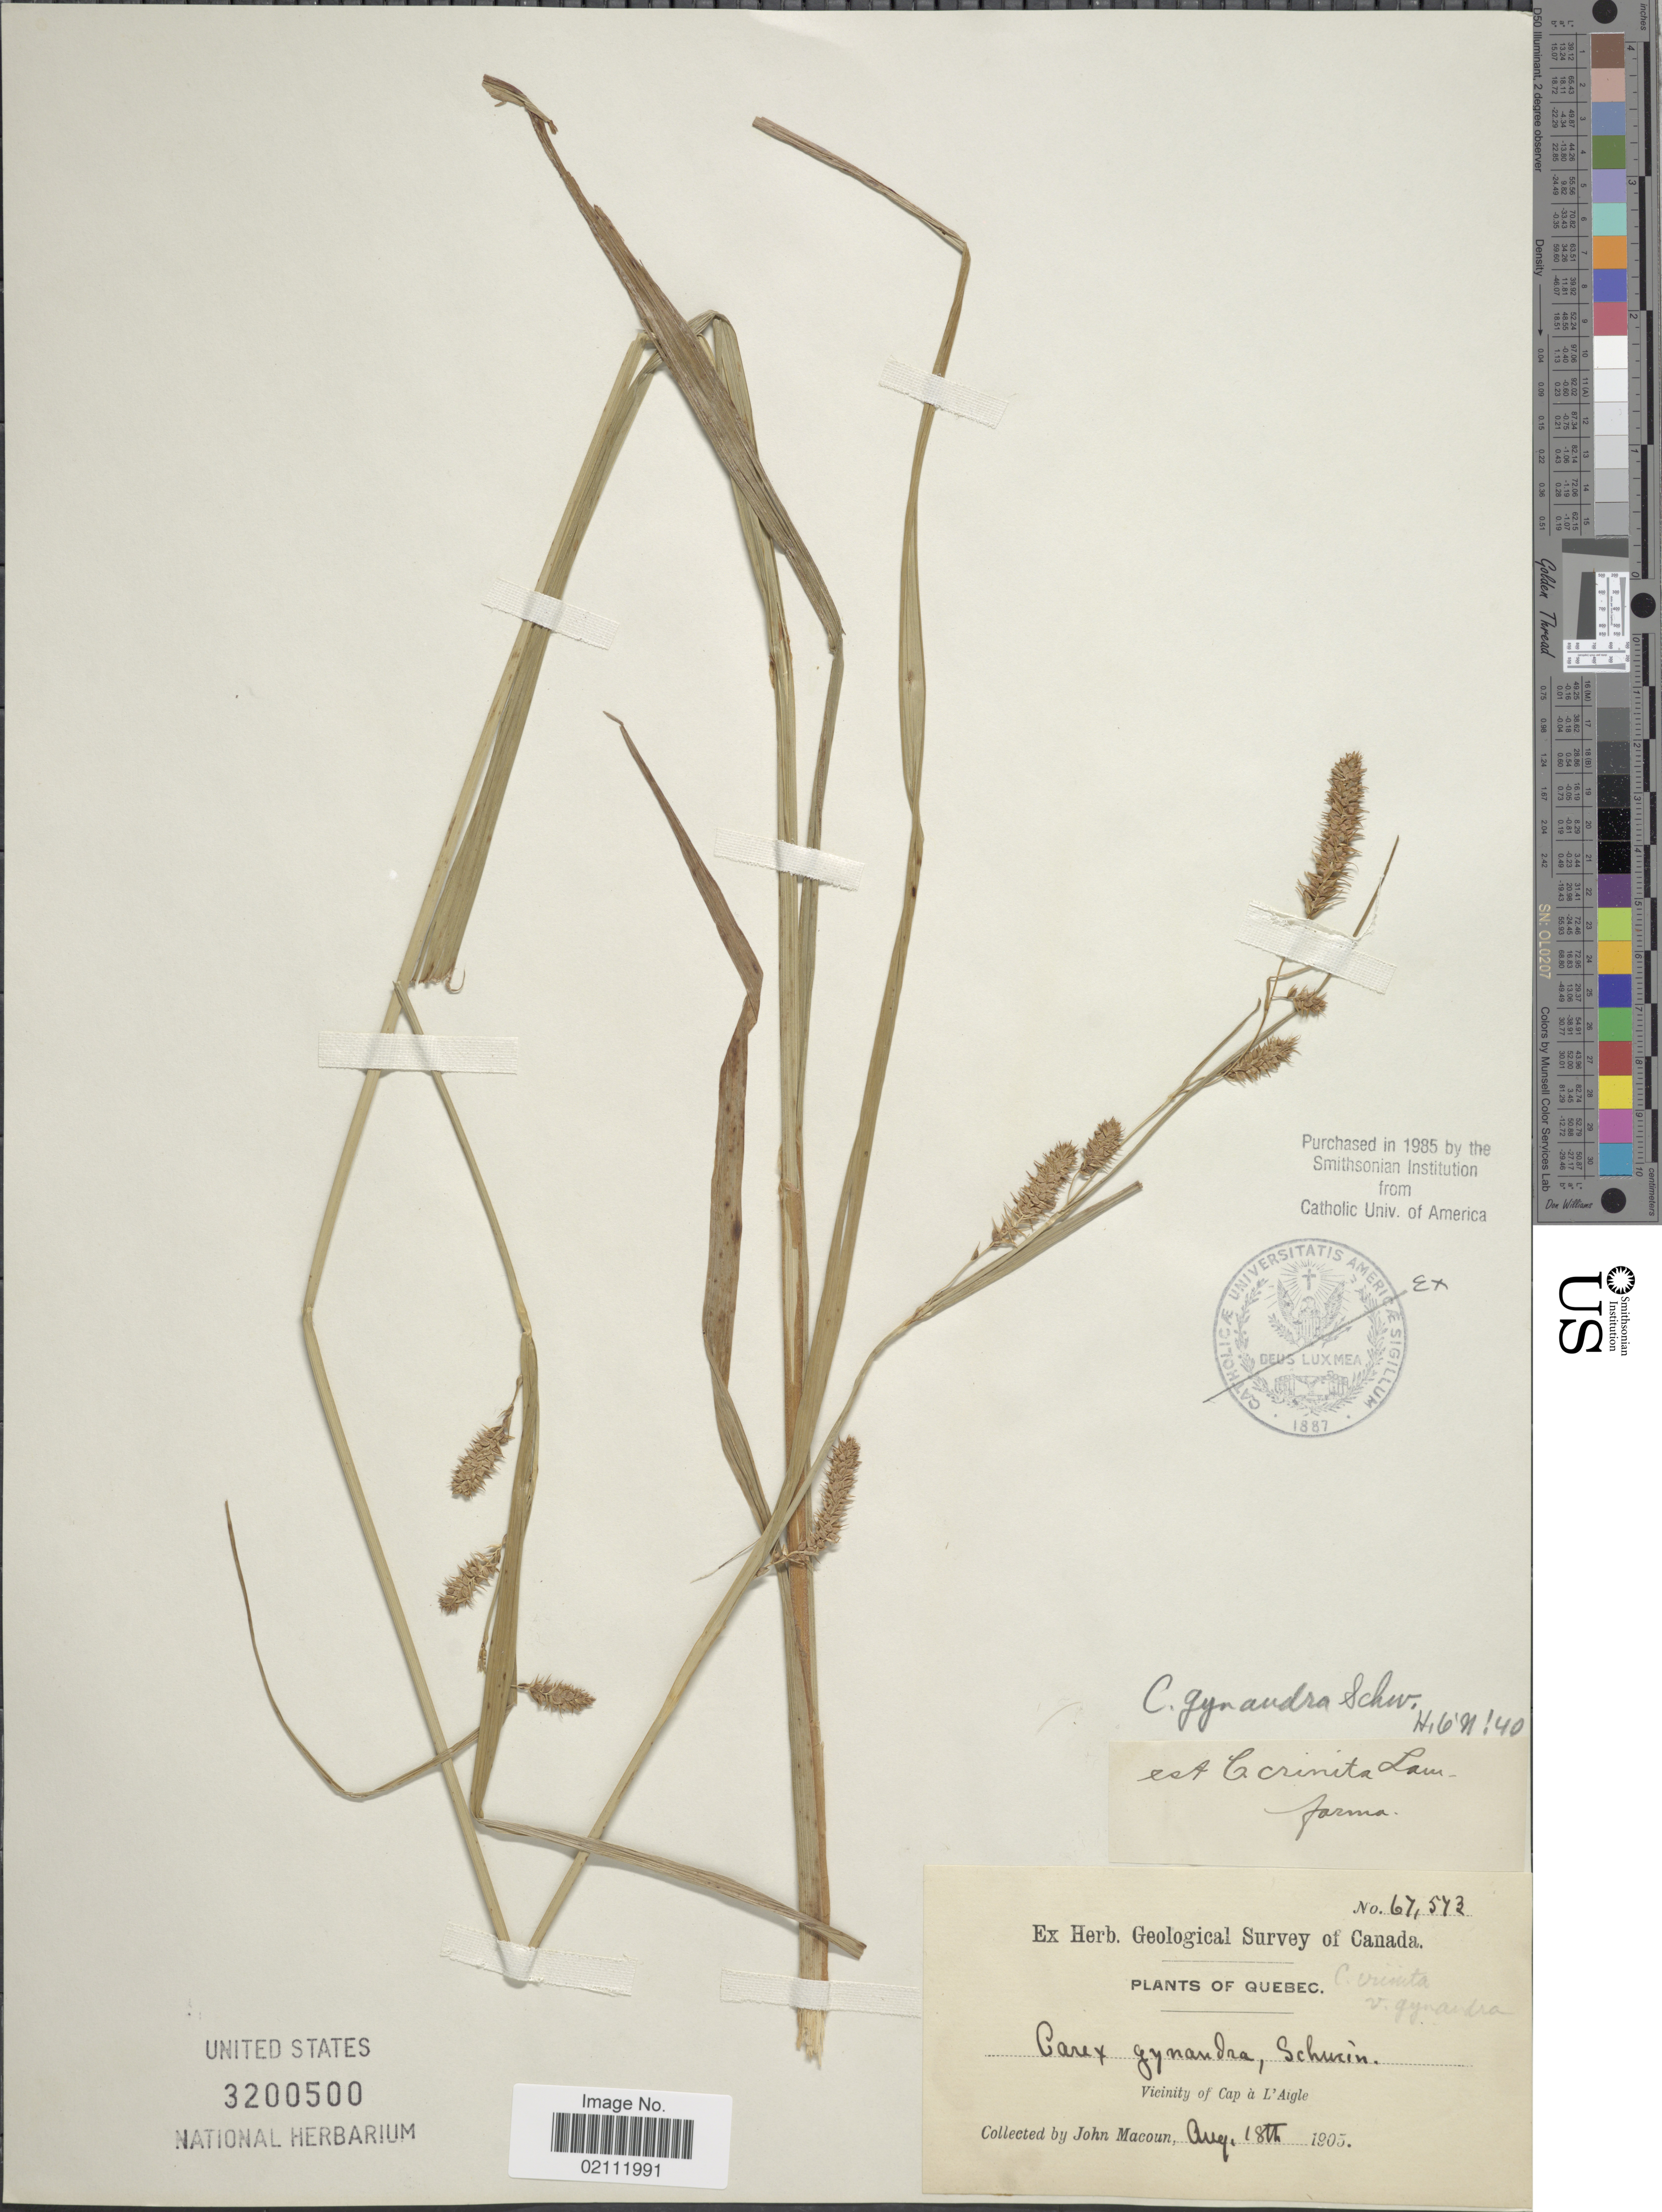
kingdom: Plantae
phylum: Tracheophyta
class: Liliopsida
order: Poales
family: Cyperaceae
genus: Carex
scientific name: Carex gynandra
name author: Schwein.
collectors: J. Macoun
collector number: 67573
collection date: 1905-08-18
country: Canada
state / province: Quebec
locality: Vicinity of Cap a L' Aigle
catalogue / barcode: US 3200500